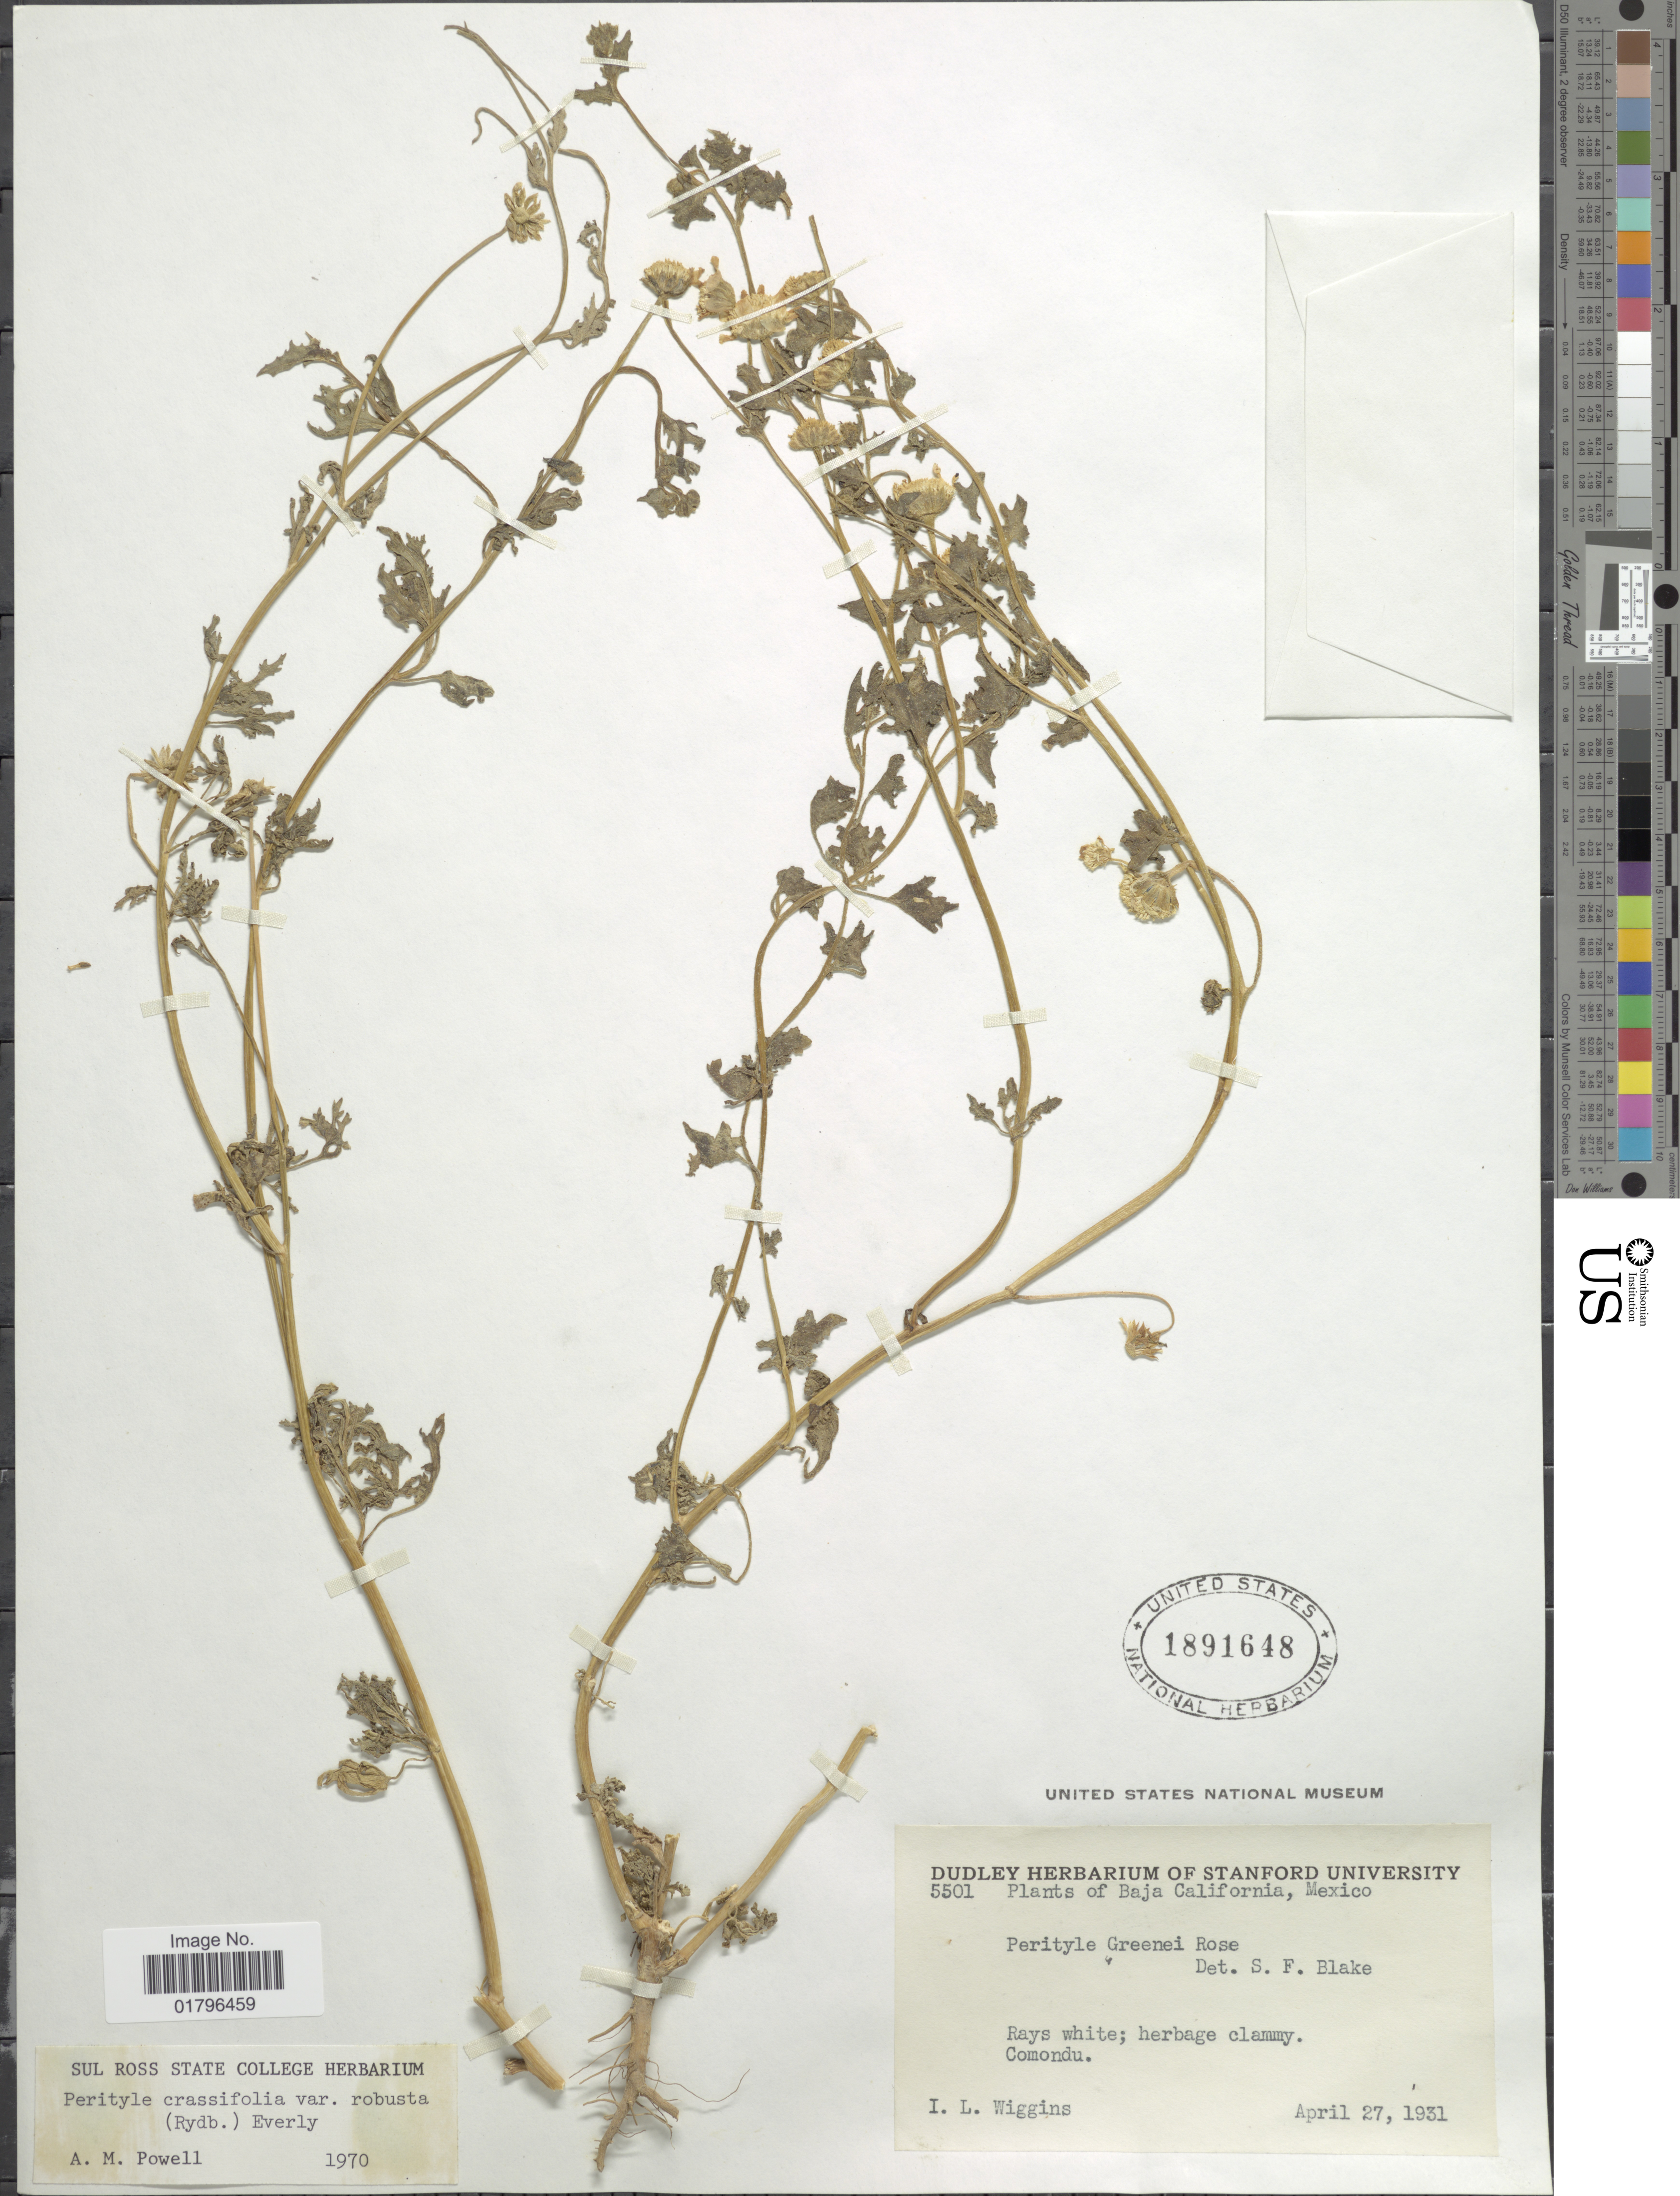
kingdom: Plantae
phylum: Tracheophyta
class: Magnoliopsida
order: Asterales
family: Asteraceae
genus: Perityle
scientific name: Perityle crassifolia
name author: Brandegee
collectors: I. L. Wiggins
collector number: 5501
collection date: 1931-04-27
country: Mexico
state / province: Baja California Sur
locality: Comondu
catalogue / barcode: US 1891648